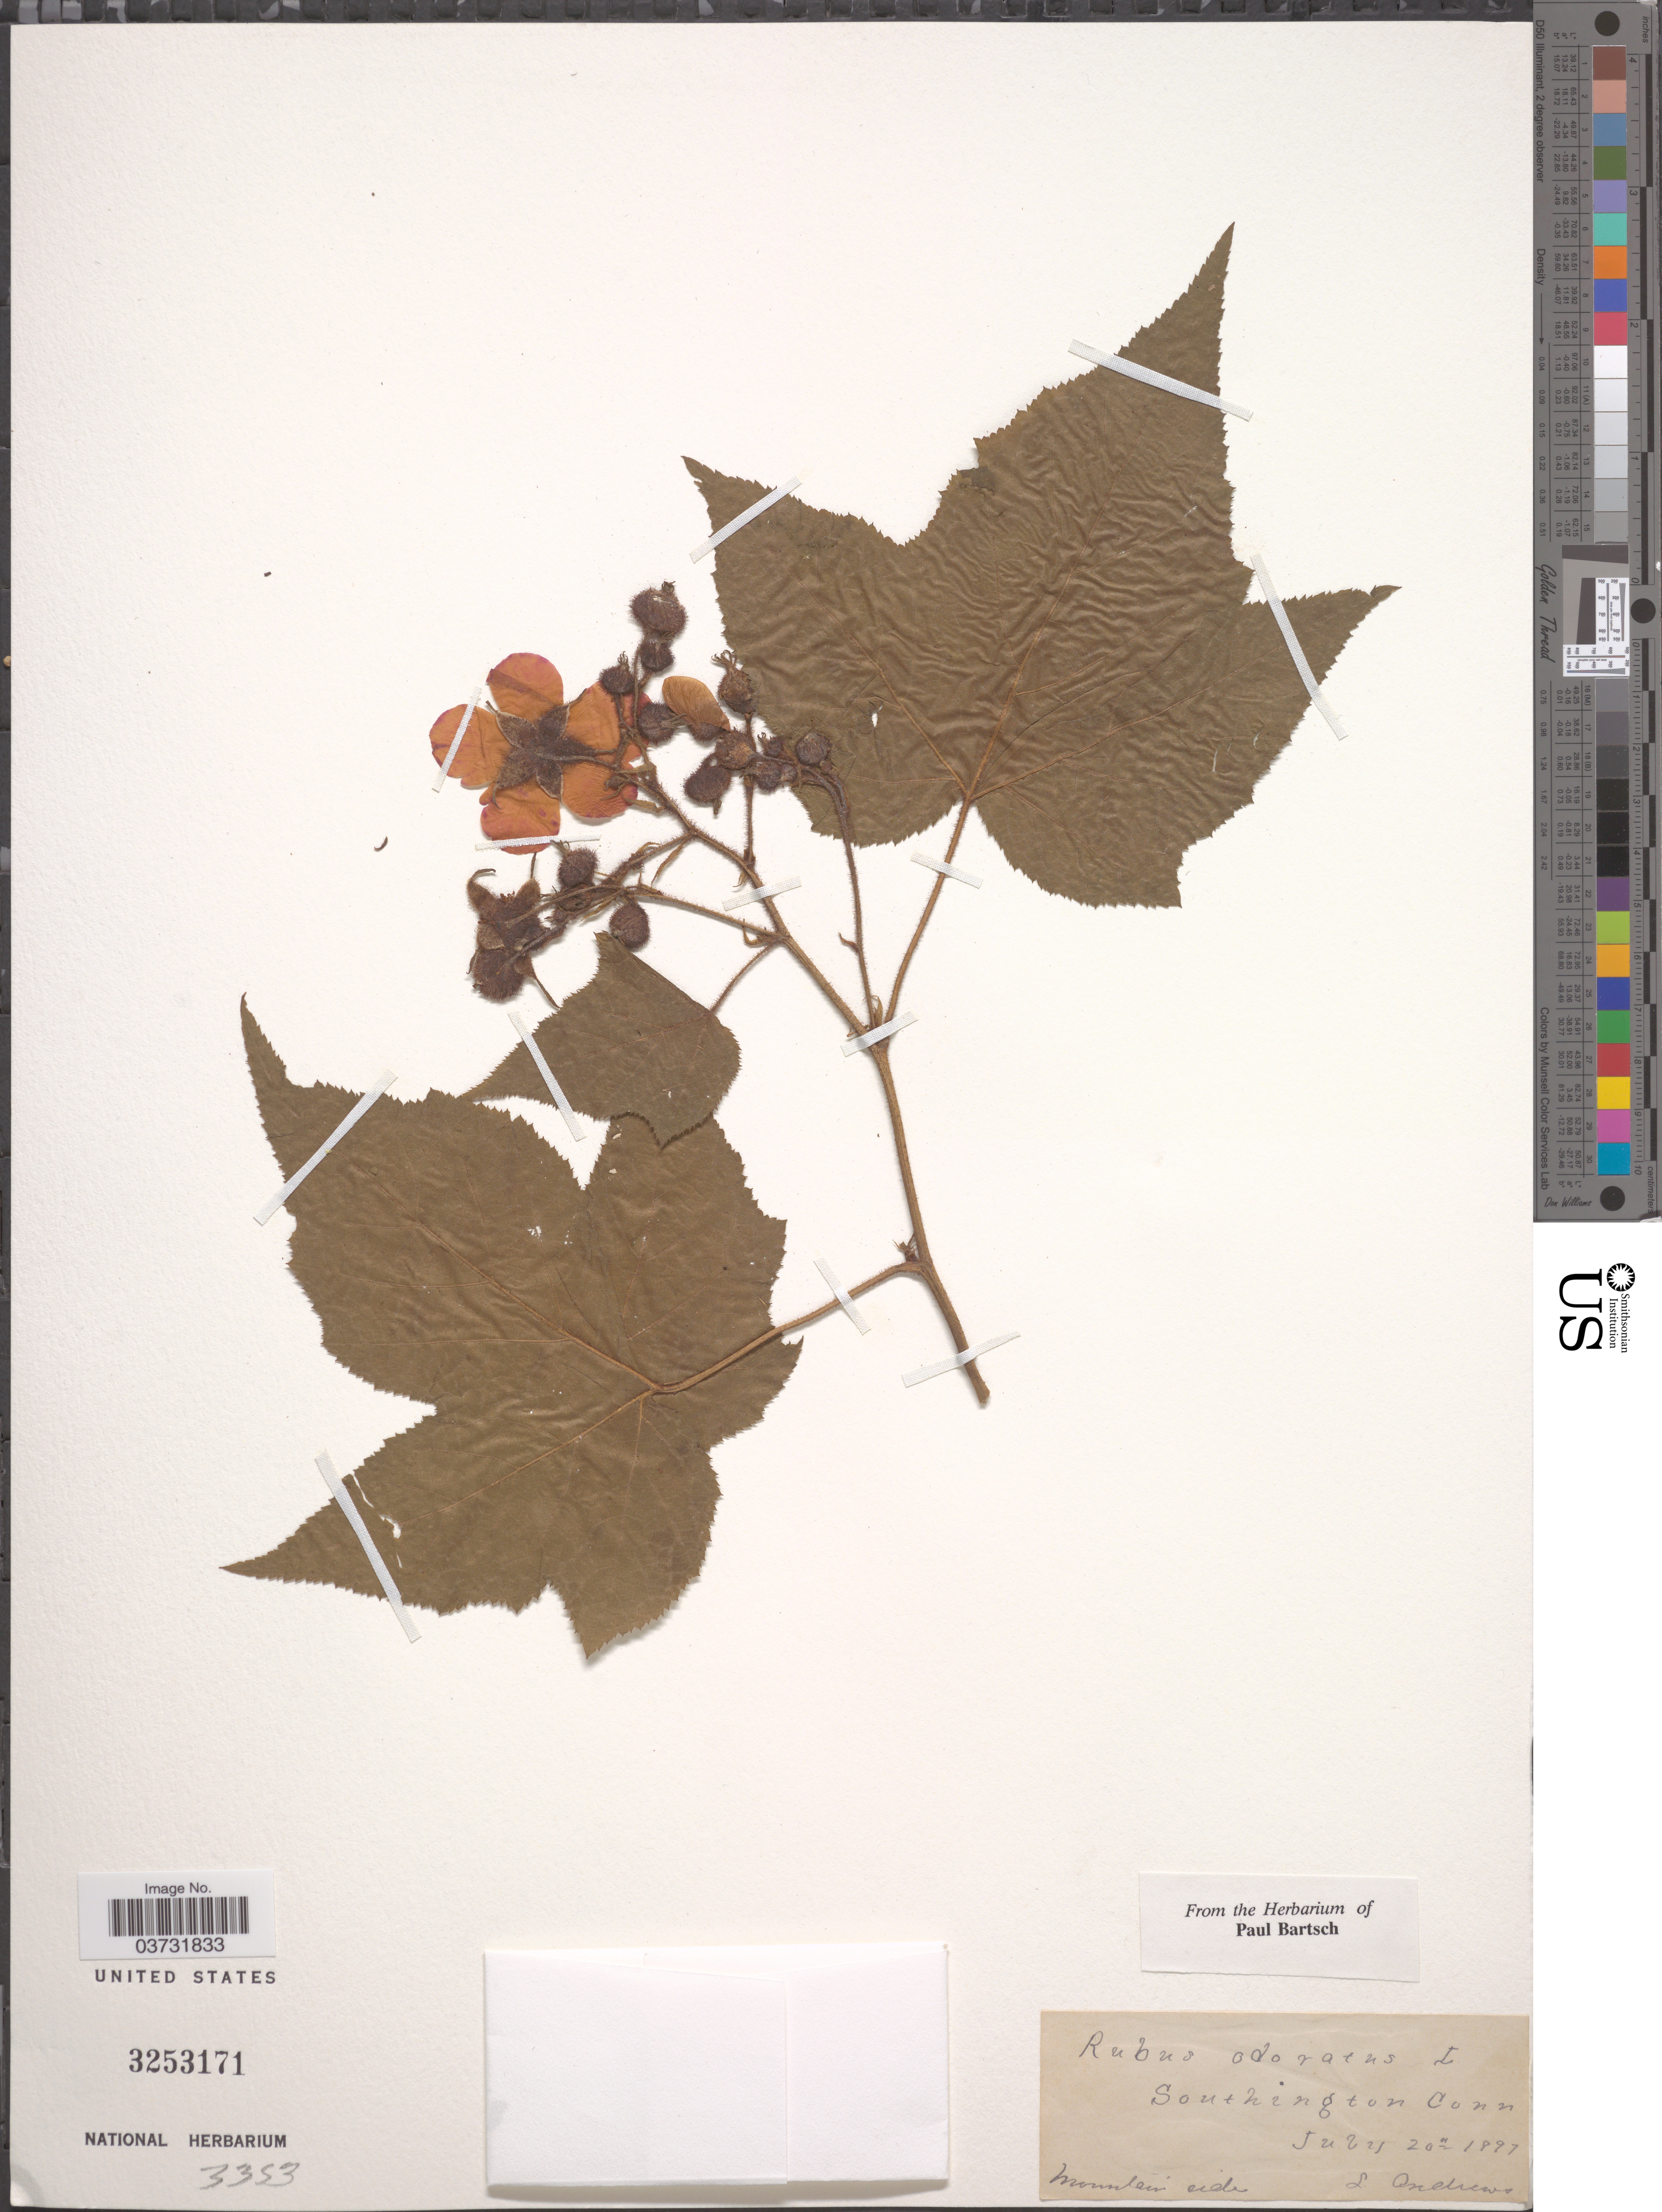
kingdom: Plantae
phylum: Tracheophyta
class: Magnoliopsida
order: Rosales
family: Rosaceae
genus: Rubus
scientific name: Rubus odoratus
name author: L.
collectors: L. Andrews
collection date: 1897-07-20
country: United States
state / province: Connecticut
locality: Southington.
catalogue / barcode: US 3253171